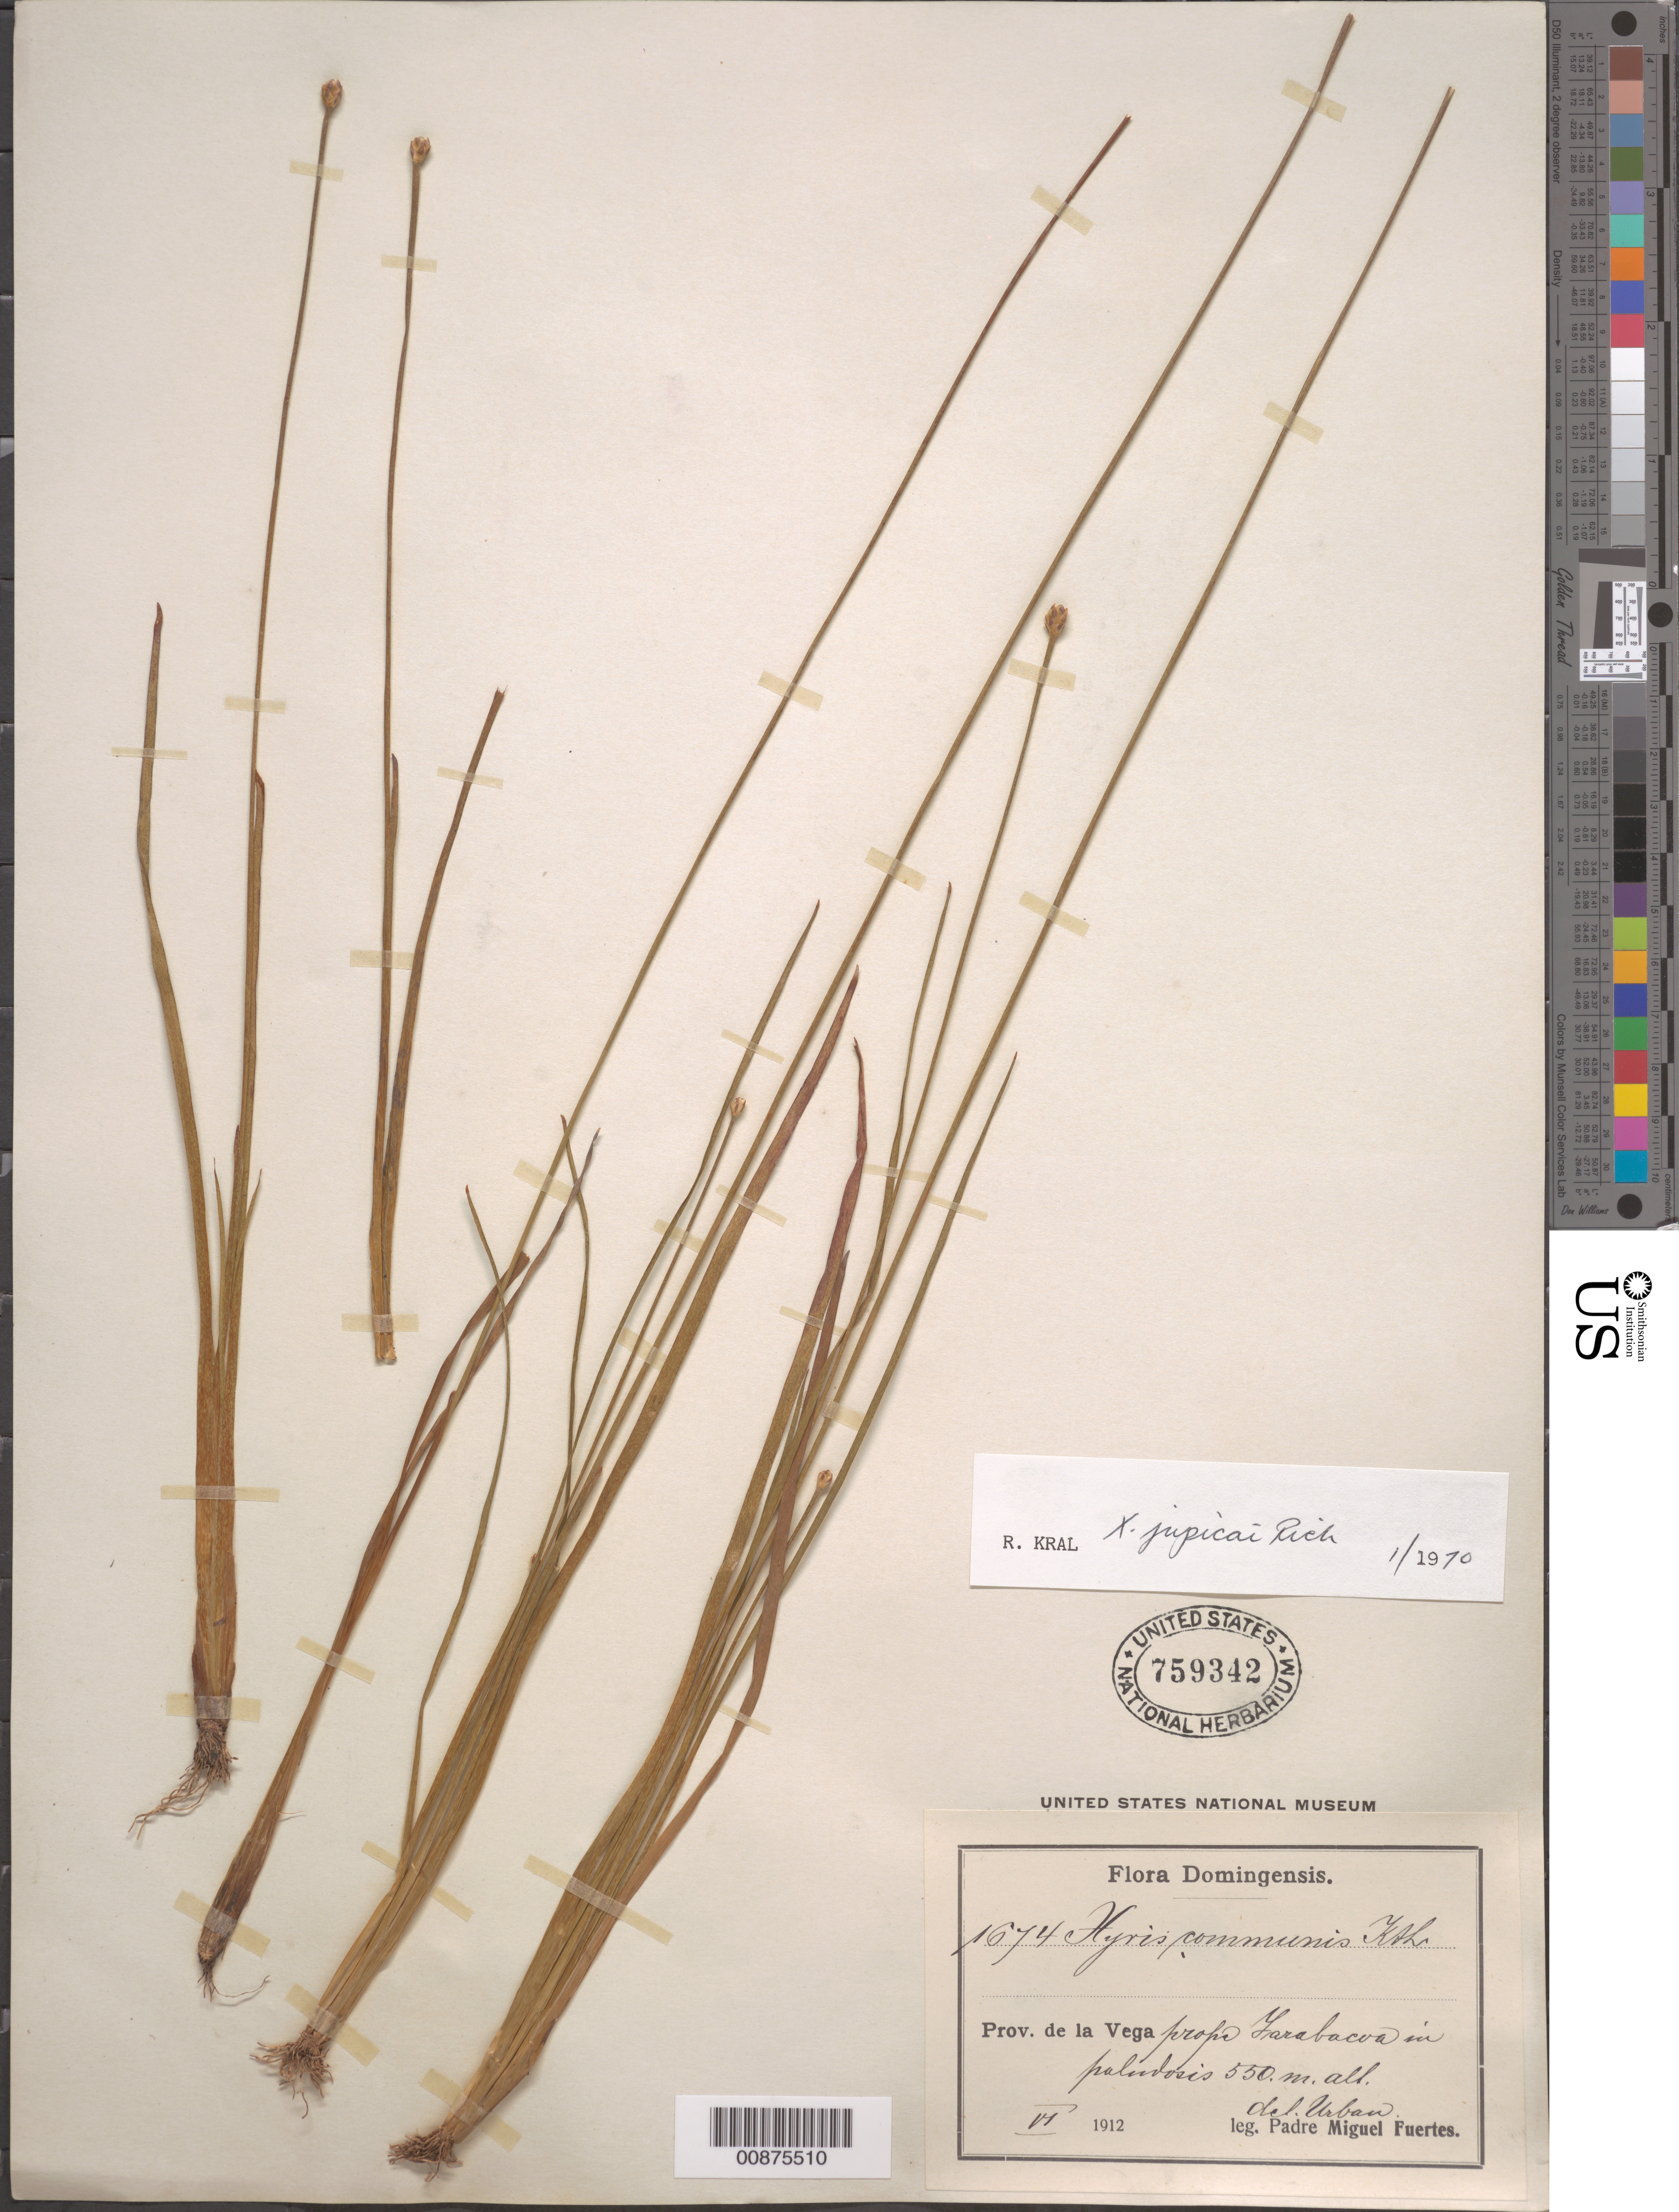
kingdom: Plantae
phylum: Tracheophyta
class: Liliopsida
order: Poales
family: Xyridaceae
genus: Xyris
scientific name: Xyris jupicai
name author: Rich.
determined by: Kral, Robert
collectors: M. D. Fuertes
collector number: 1674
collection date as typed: Jun 1912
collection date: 1912-06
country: Dominican Republic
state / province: La Vega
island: Hispaniola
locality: Jarabacoa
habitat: In "palundosis"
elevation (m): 550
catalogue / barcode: US 759342